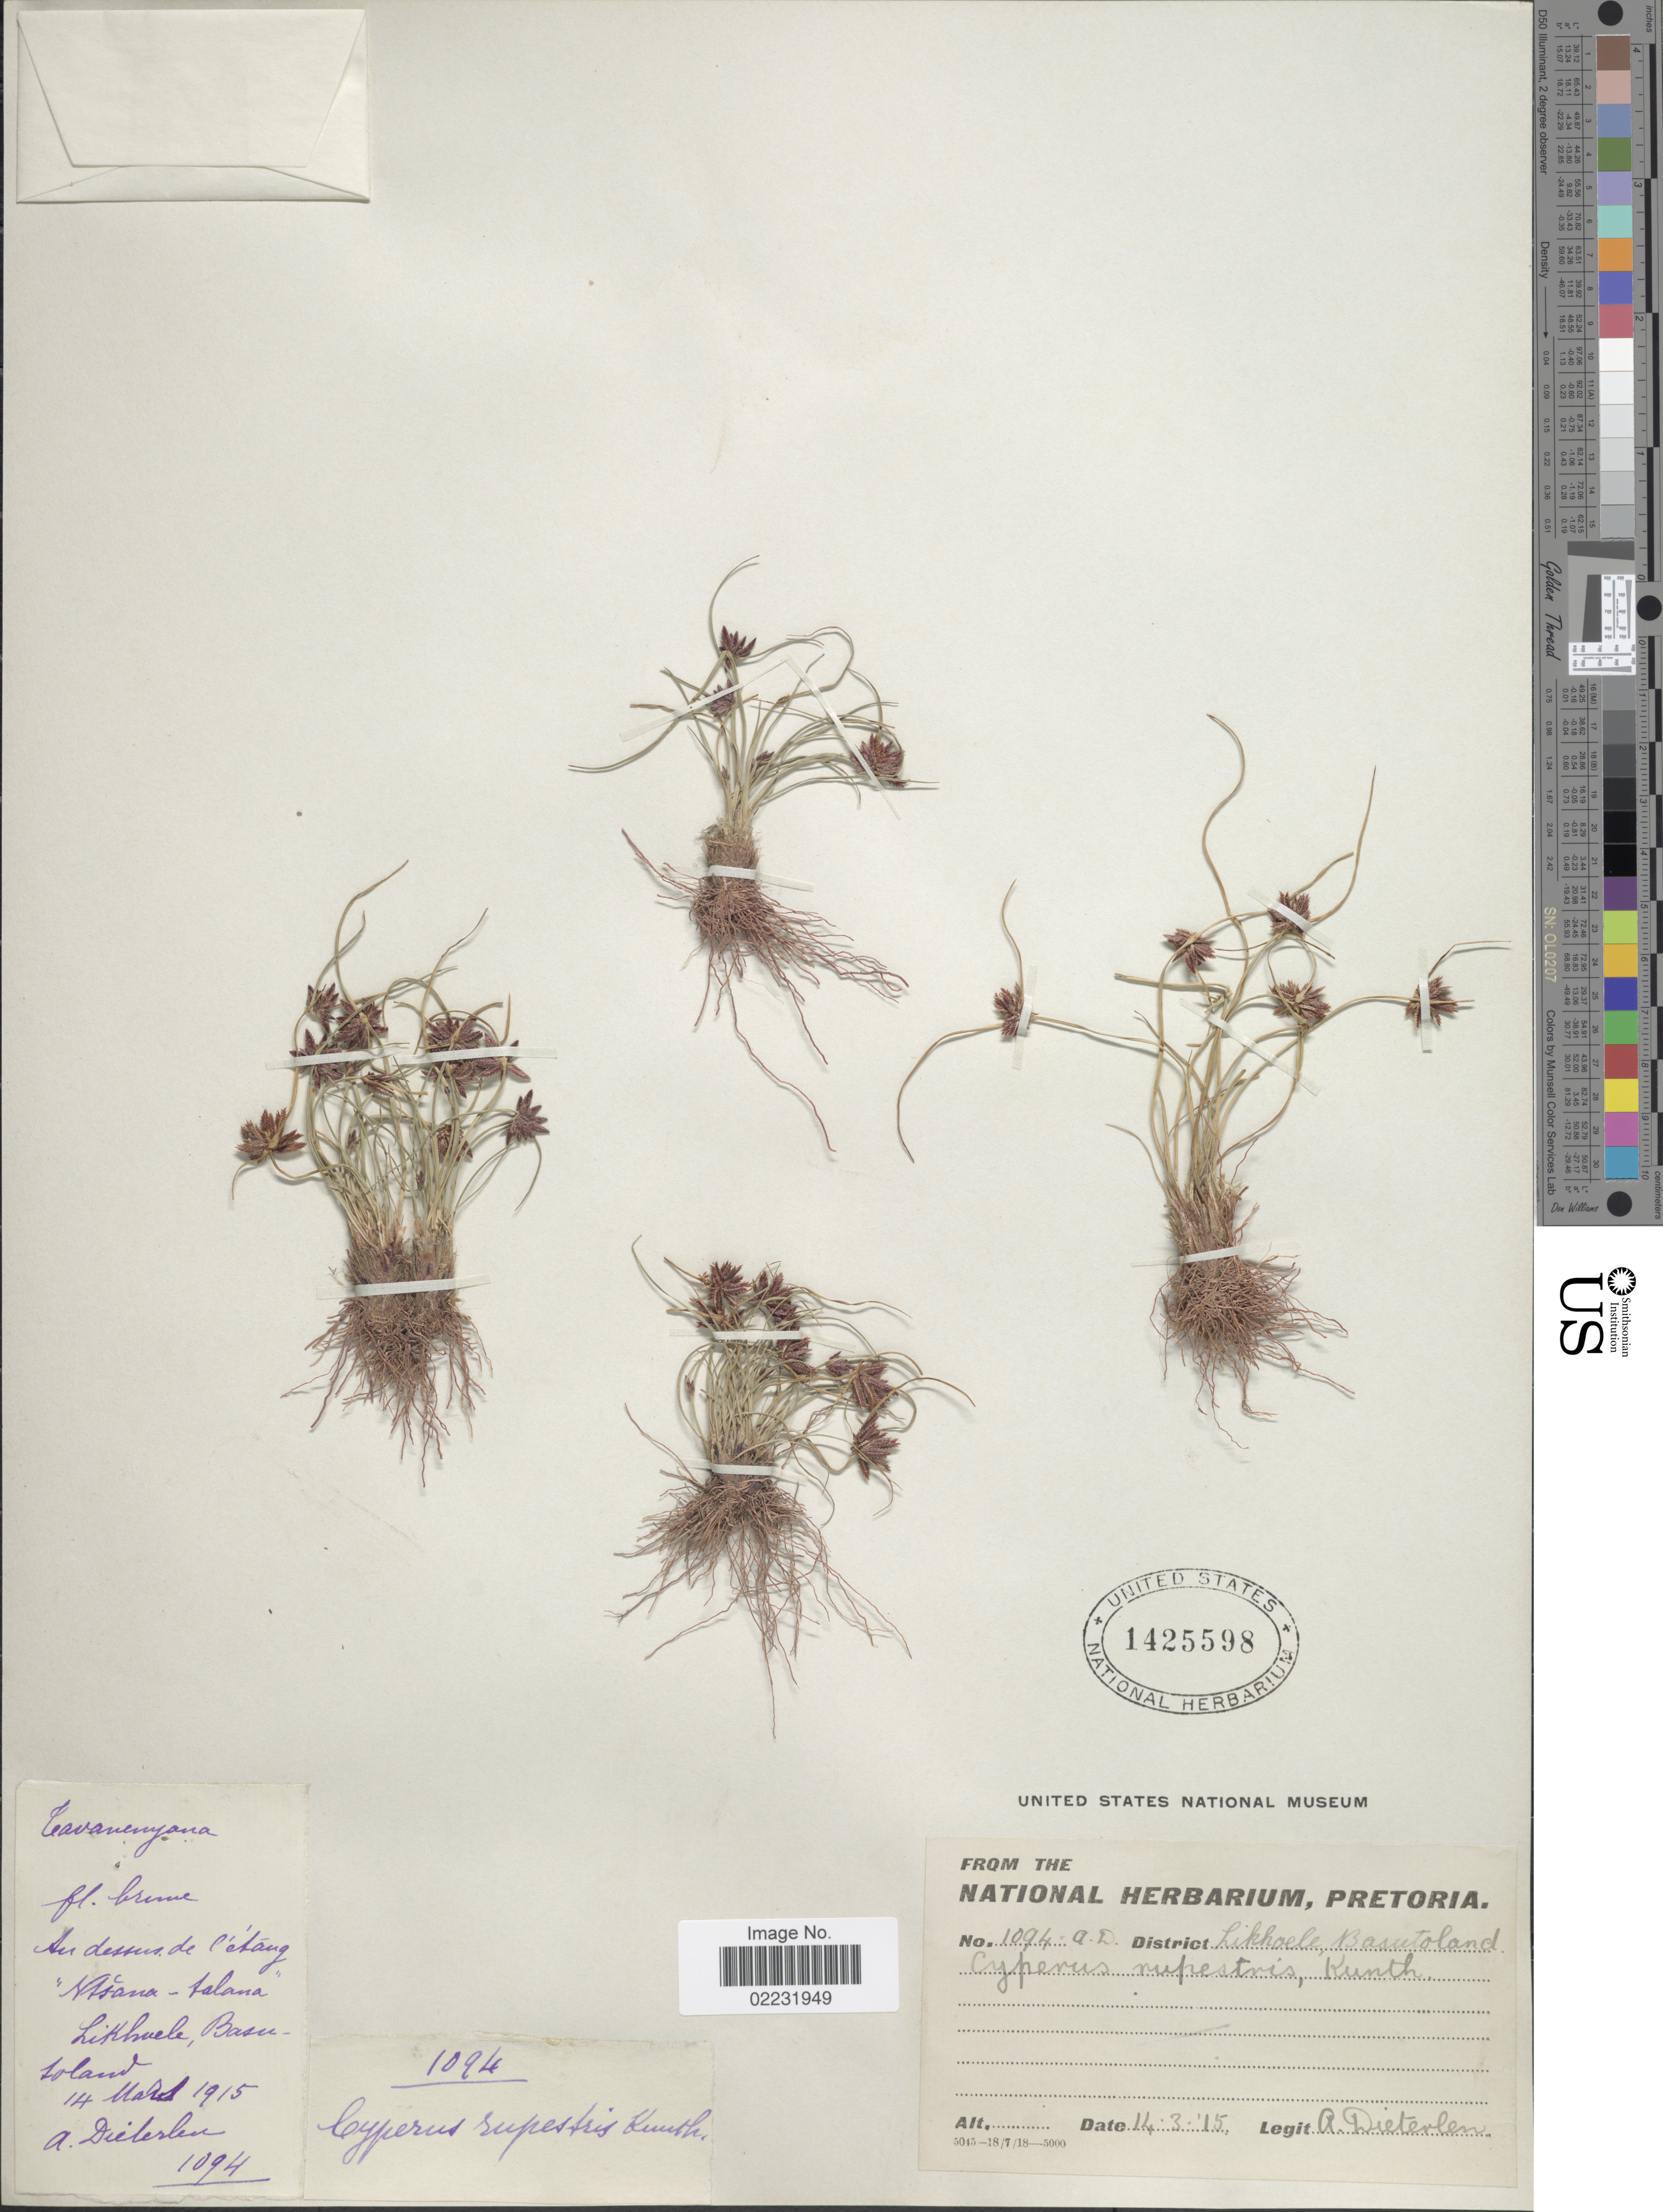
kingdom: Plantae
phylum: Tracheophyta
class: Liliopsida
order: Poales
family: Cyperaceae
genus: Cyperus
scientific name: Cyperus rupestris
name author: Kunth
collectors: A. Dieterlen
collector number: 1094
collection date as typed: Transcribed d/m/y: 14/3/15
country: Lesotho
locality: District Likhoele, Basutoland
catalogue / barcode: US 1425598